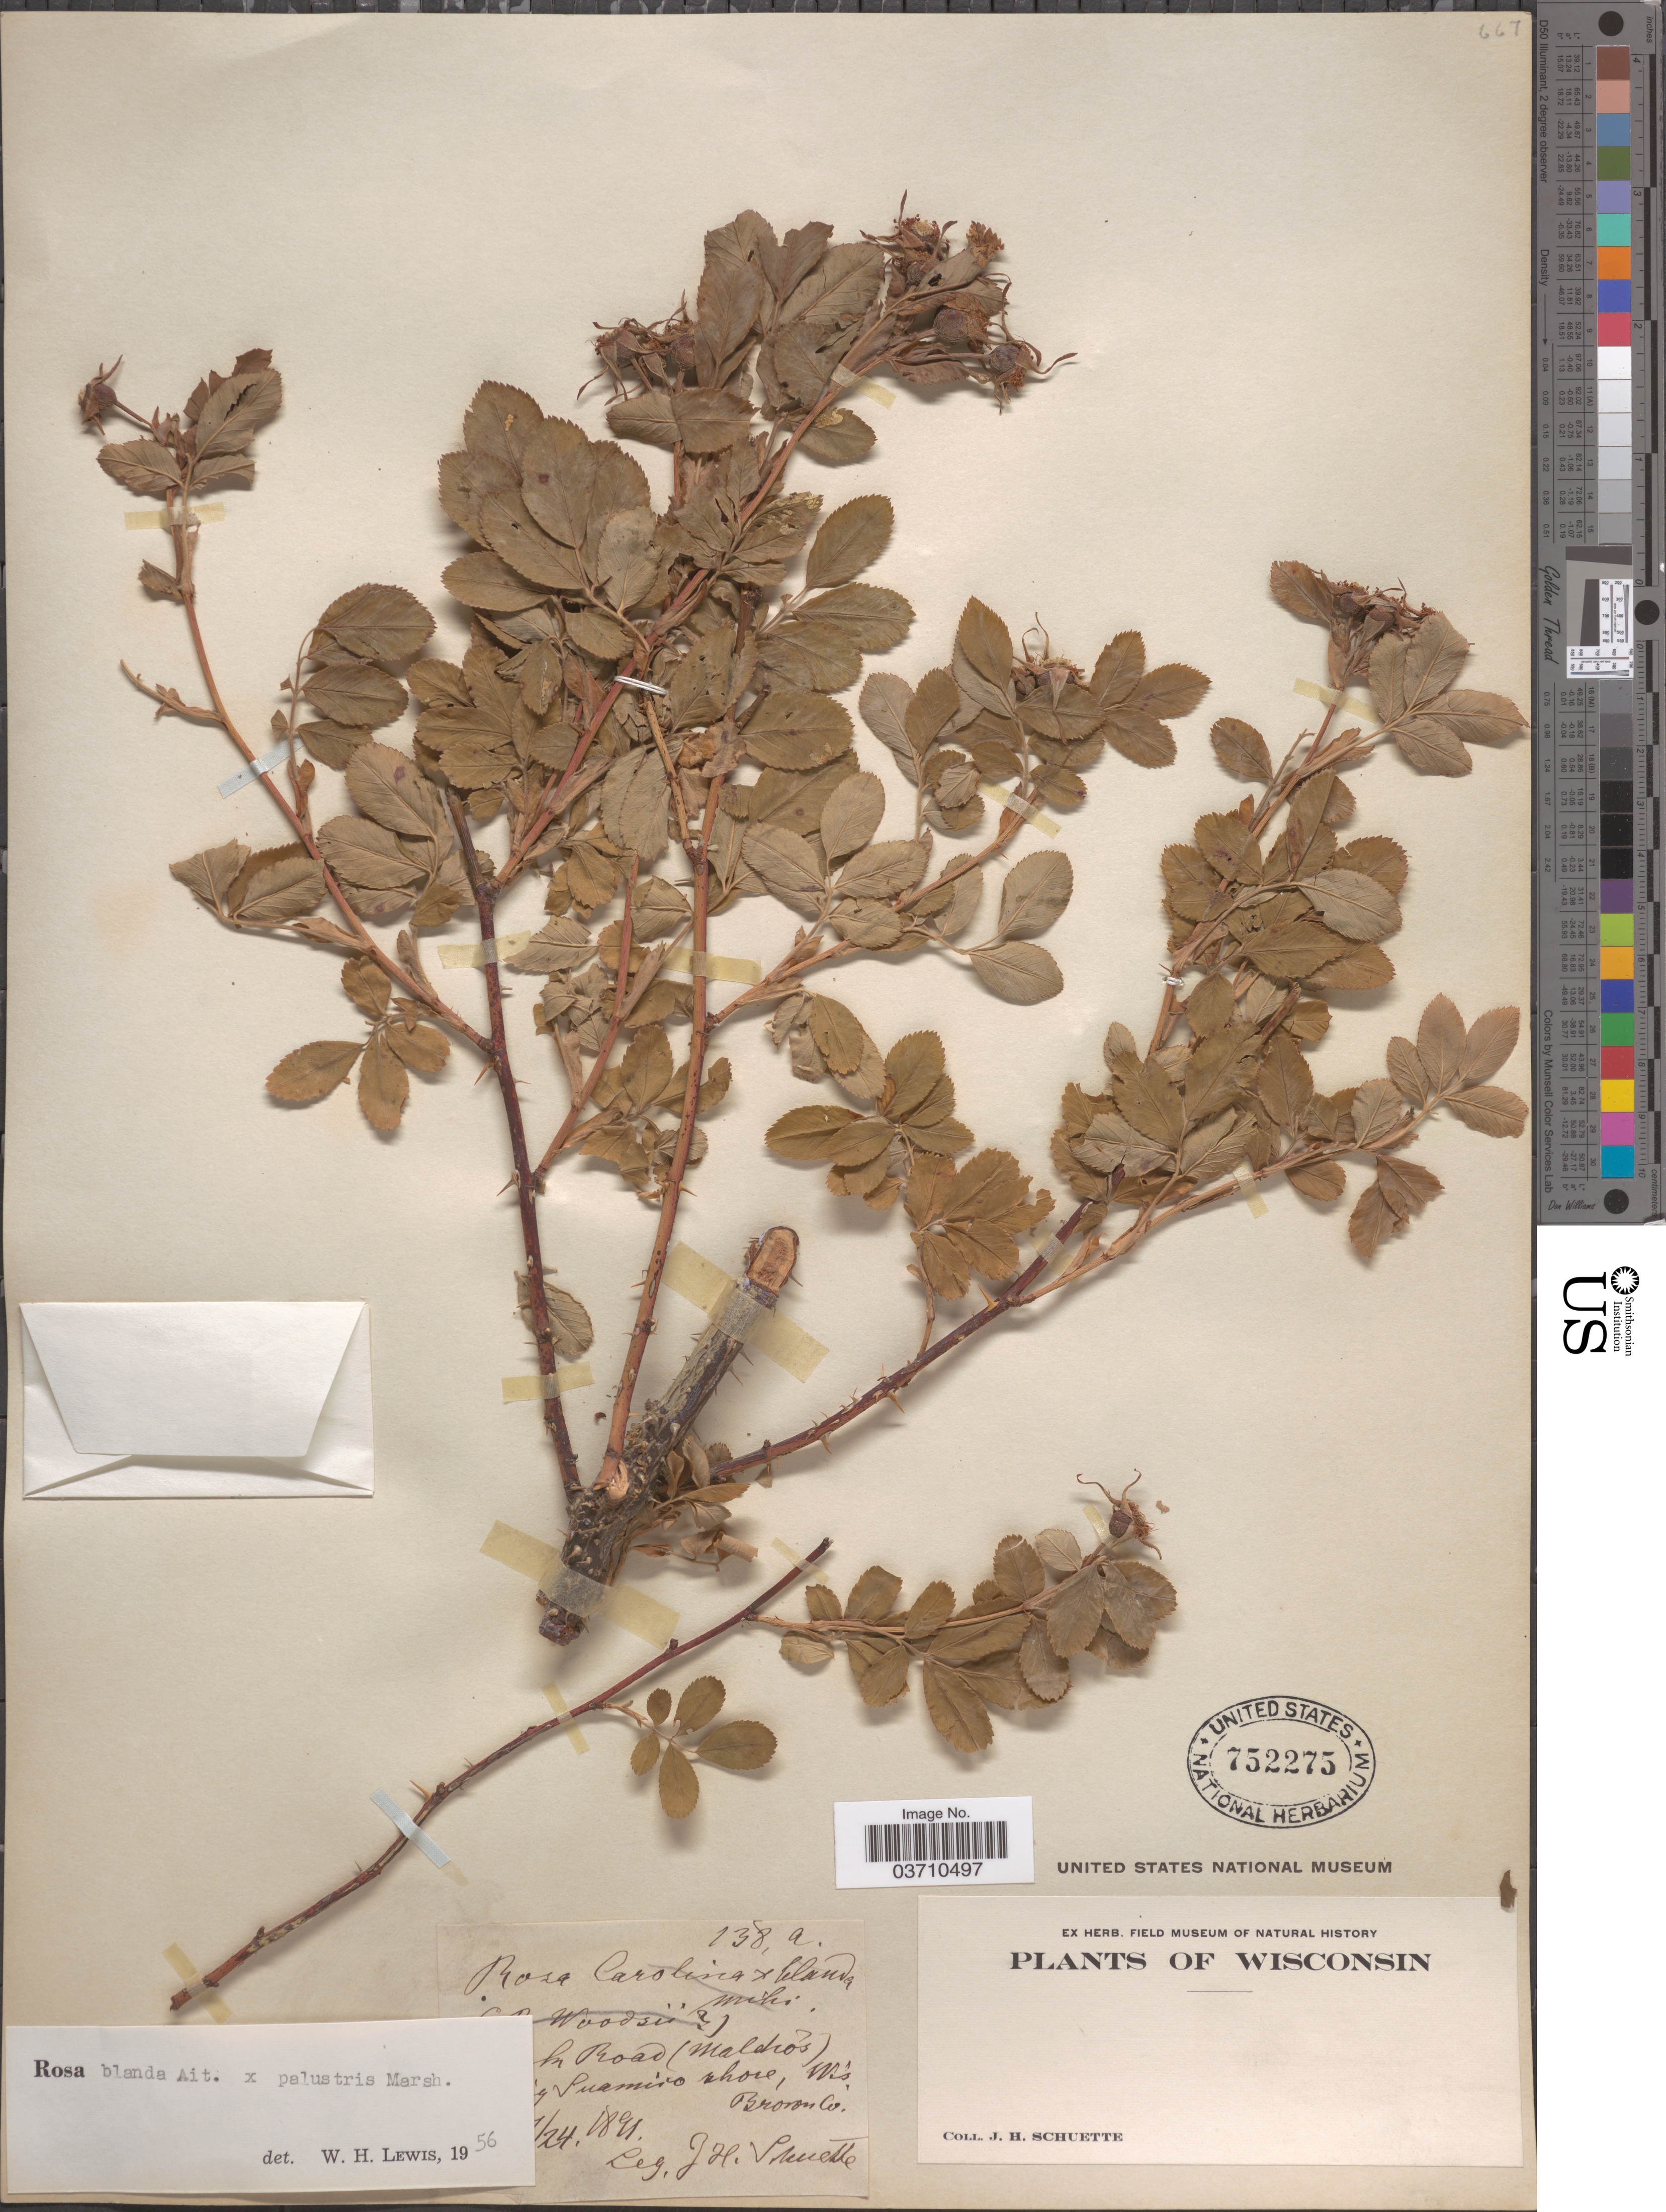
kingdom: Plantae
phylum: Tracheophyta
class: Magnoliopsida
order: Rosales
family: Rosaceae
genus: Rosa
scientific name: Rosa blanda x R. palustris Marshall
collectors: J. H. Schuette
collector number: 138a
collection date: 1891-07-24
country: United States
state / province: Wisconsin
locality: [illegible text] Road (Malcho's) [illegible text]g Suamico shore, Brown Co.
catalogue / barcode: US 752275